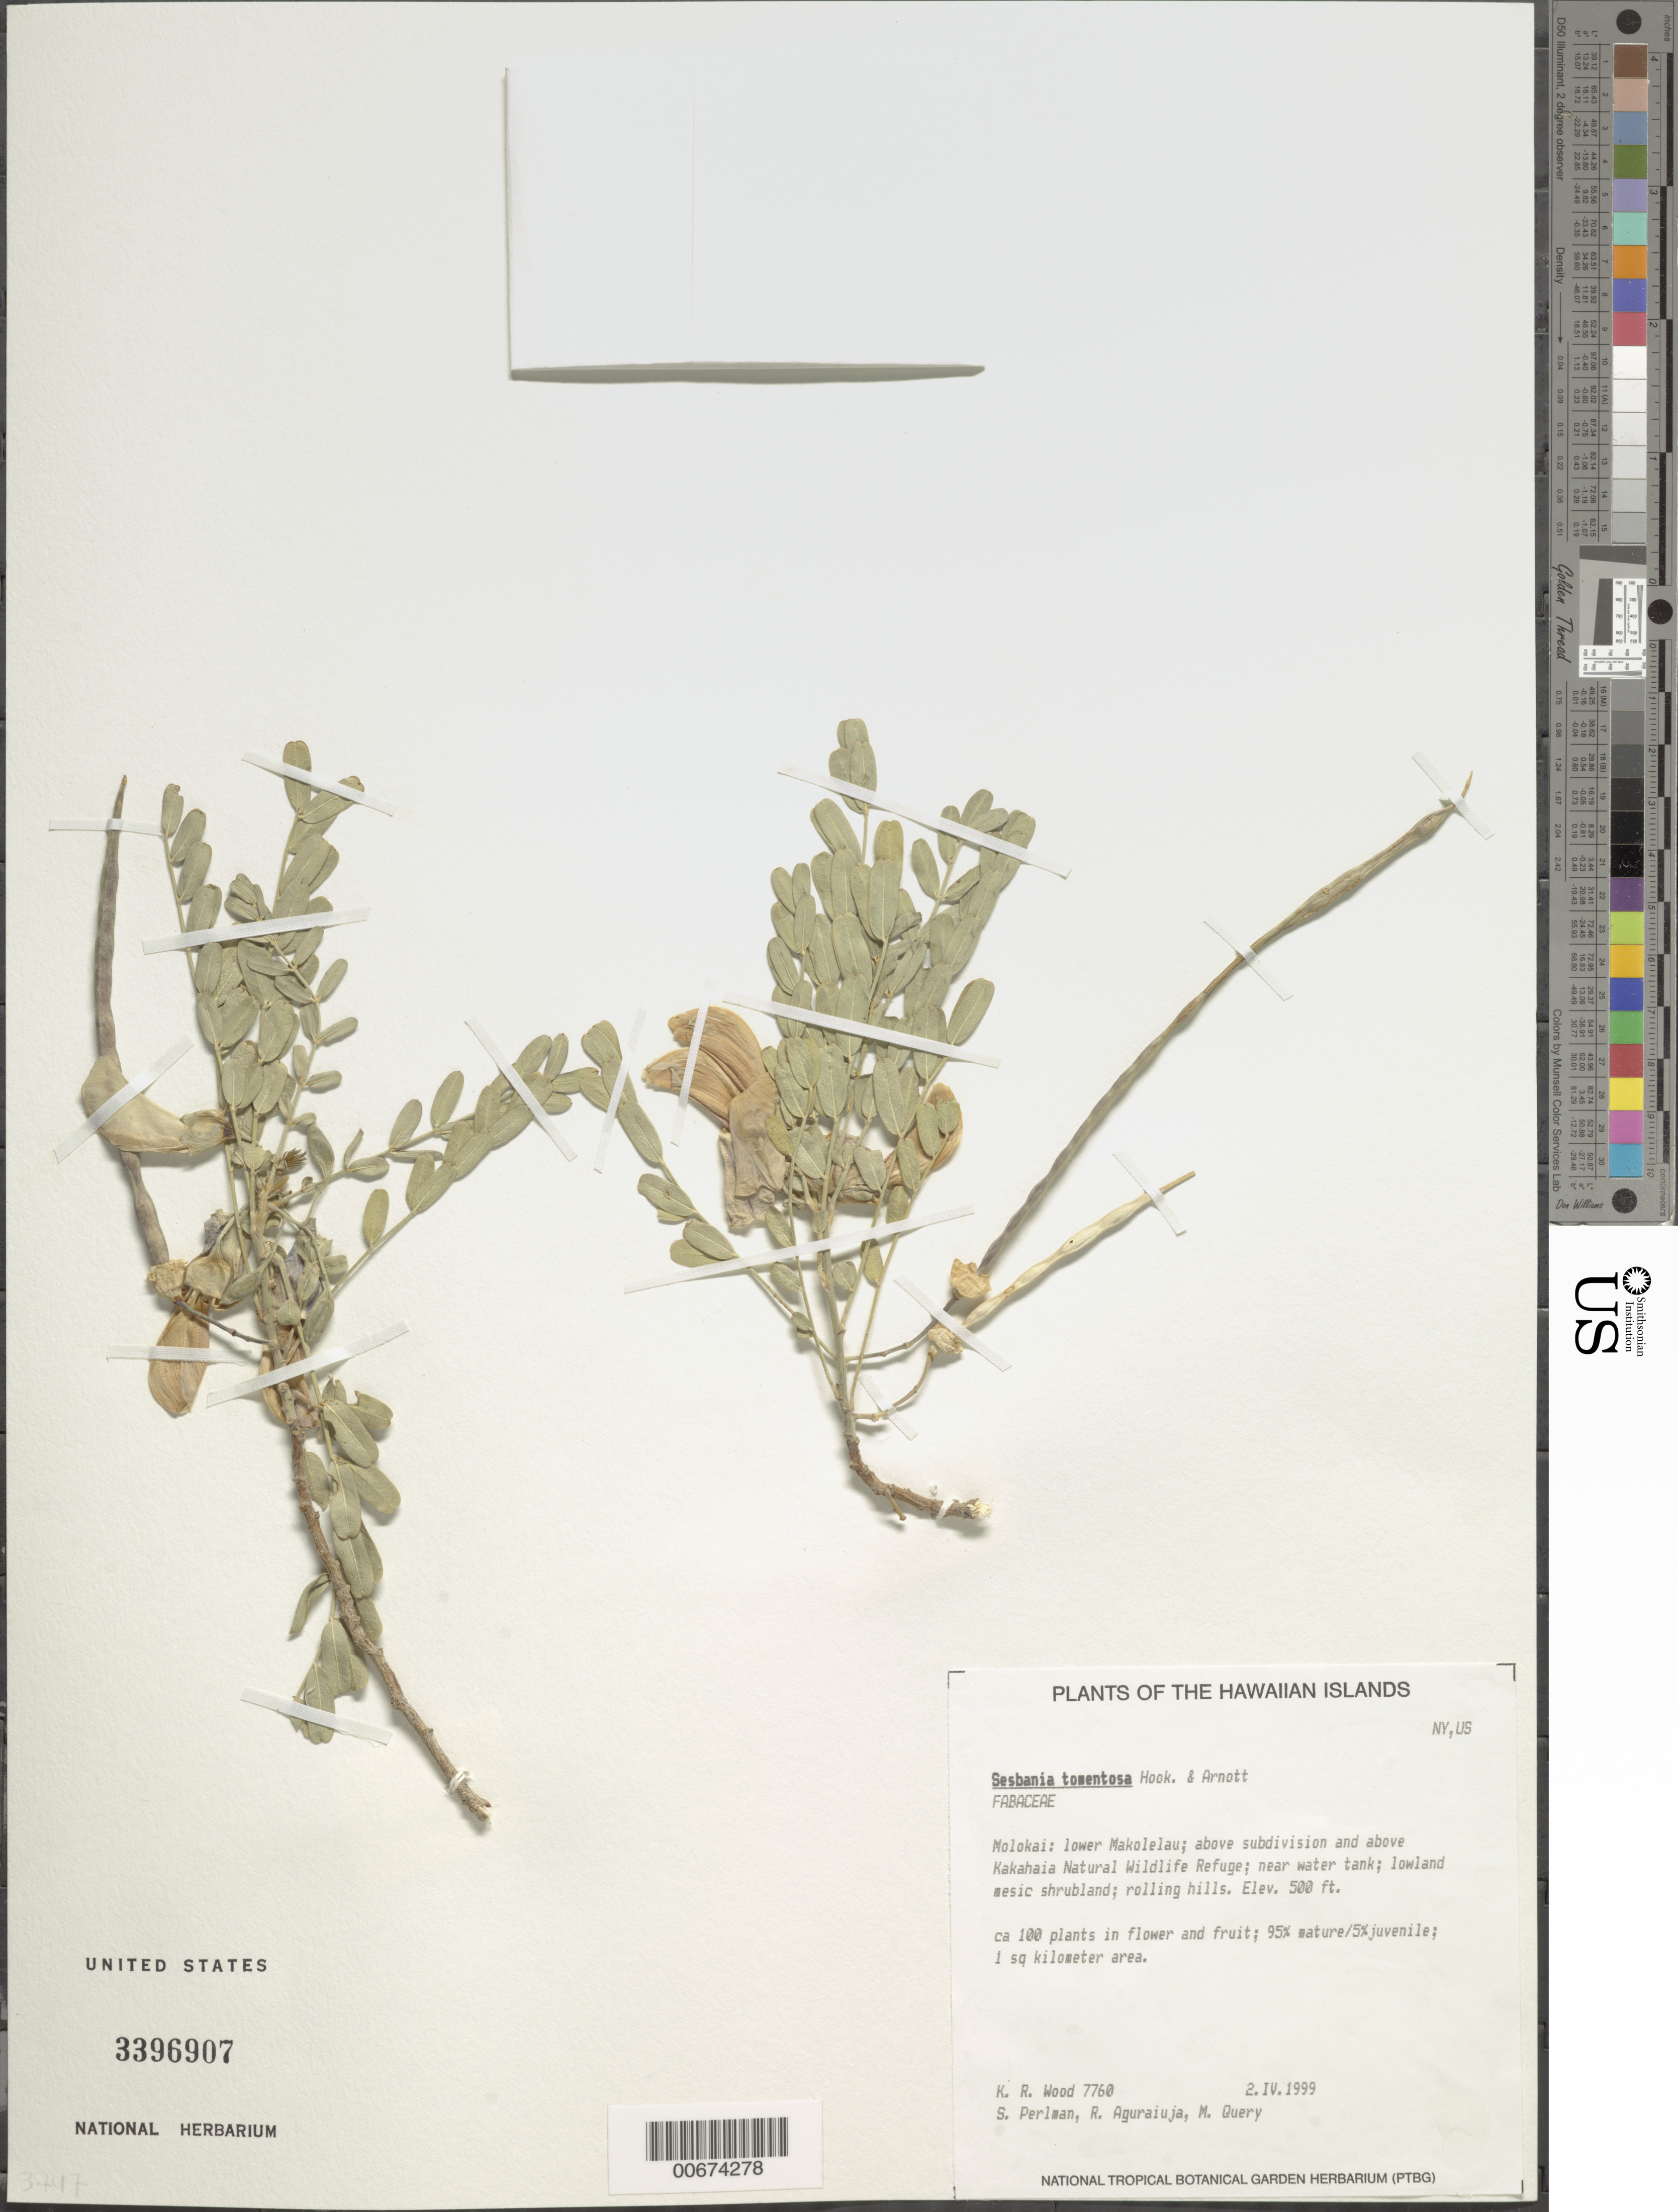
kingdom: Plantae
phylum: Tracheophyta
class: Magnoliopsida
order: Fabales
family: Fabaceae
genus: Sesbania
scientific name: Sesbania tomentosa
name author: Hook. & Arn.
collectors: K. R. Wood, S. P. Perlman, R. Aguraiuja & M. Query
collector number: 7760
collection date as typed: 2 Apr 1999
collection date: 1999-04-02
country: United States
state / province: Hawaii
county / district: Maui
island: Moloka'i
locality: lower Makolelau; above subdivision and above Kakahaia Natural Wildlife Refuge; near water tank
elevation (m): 152.4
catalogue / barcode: US 3396907